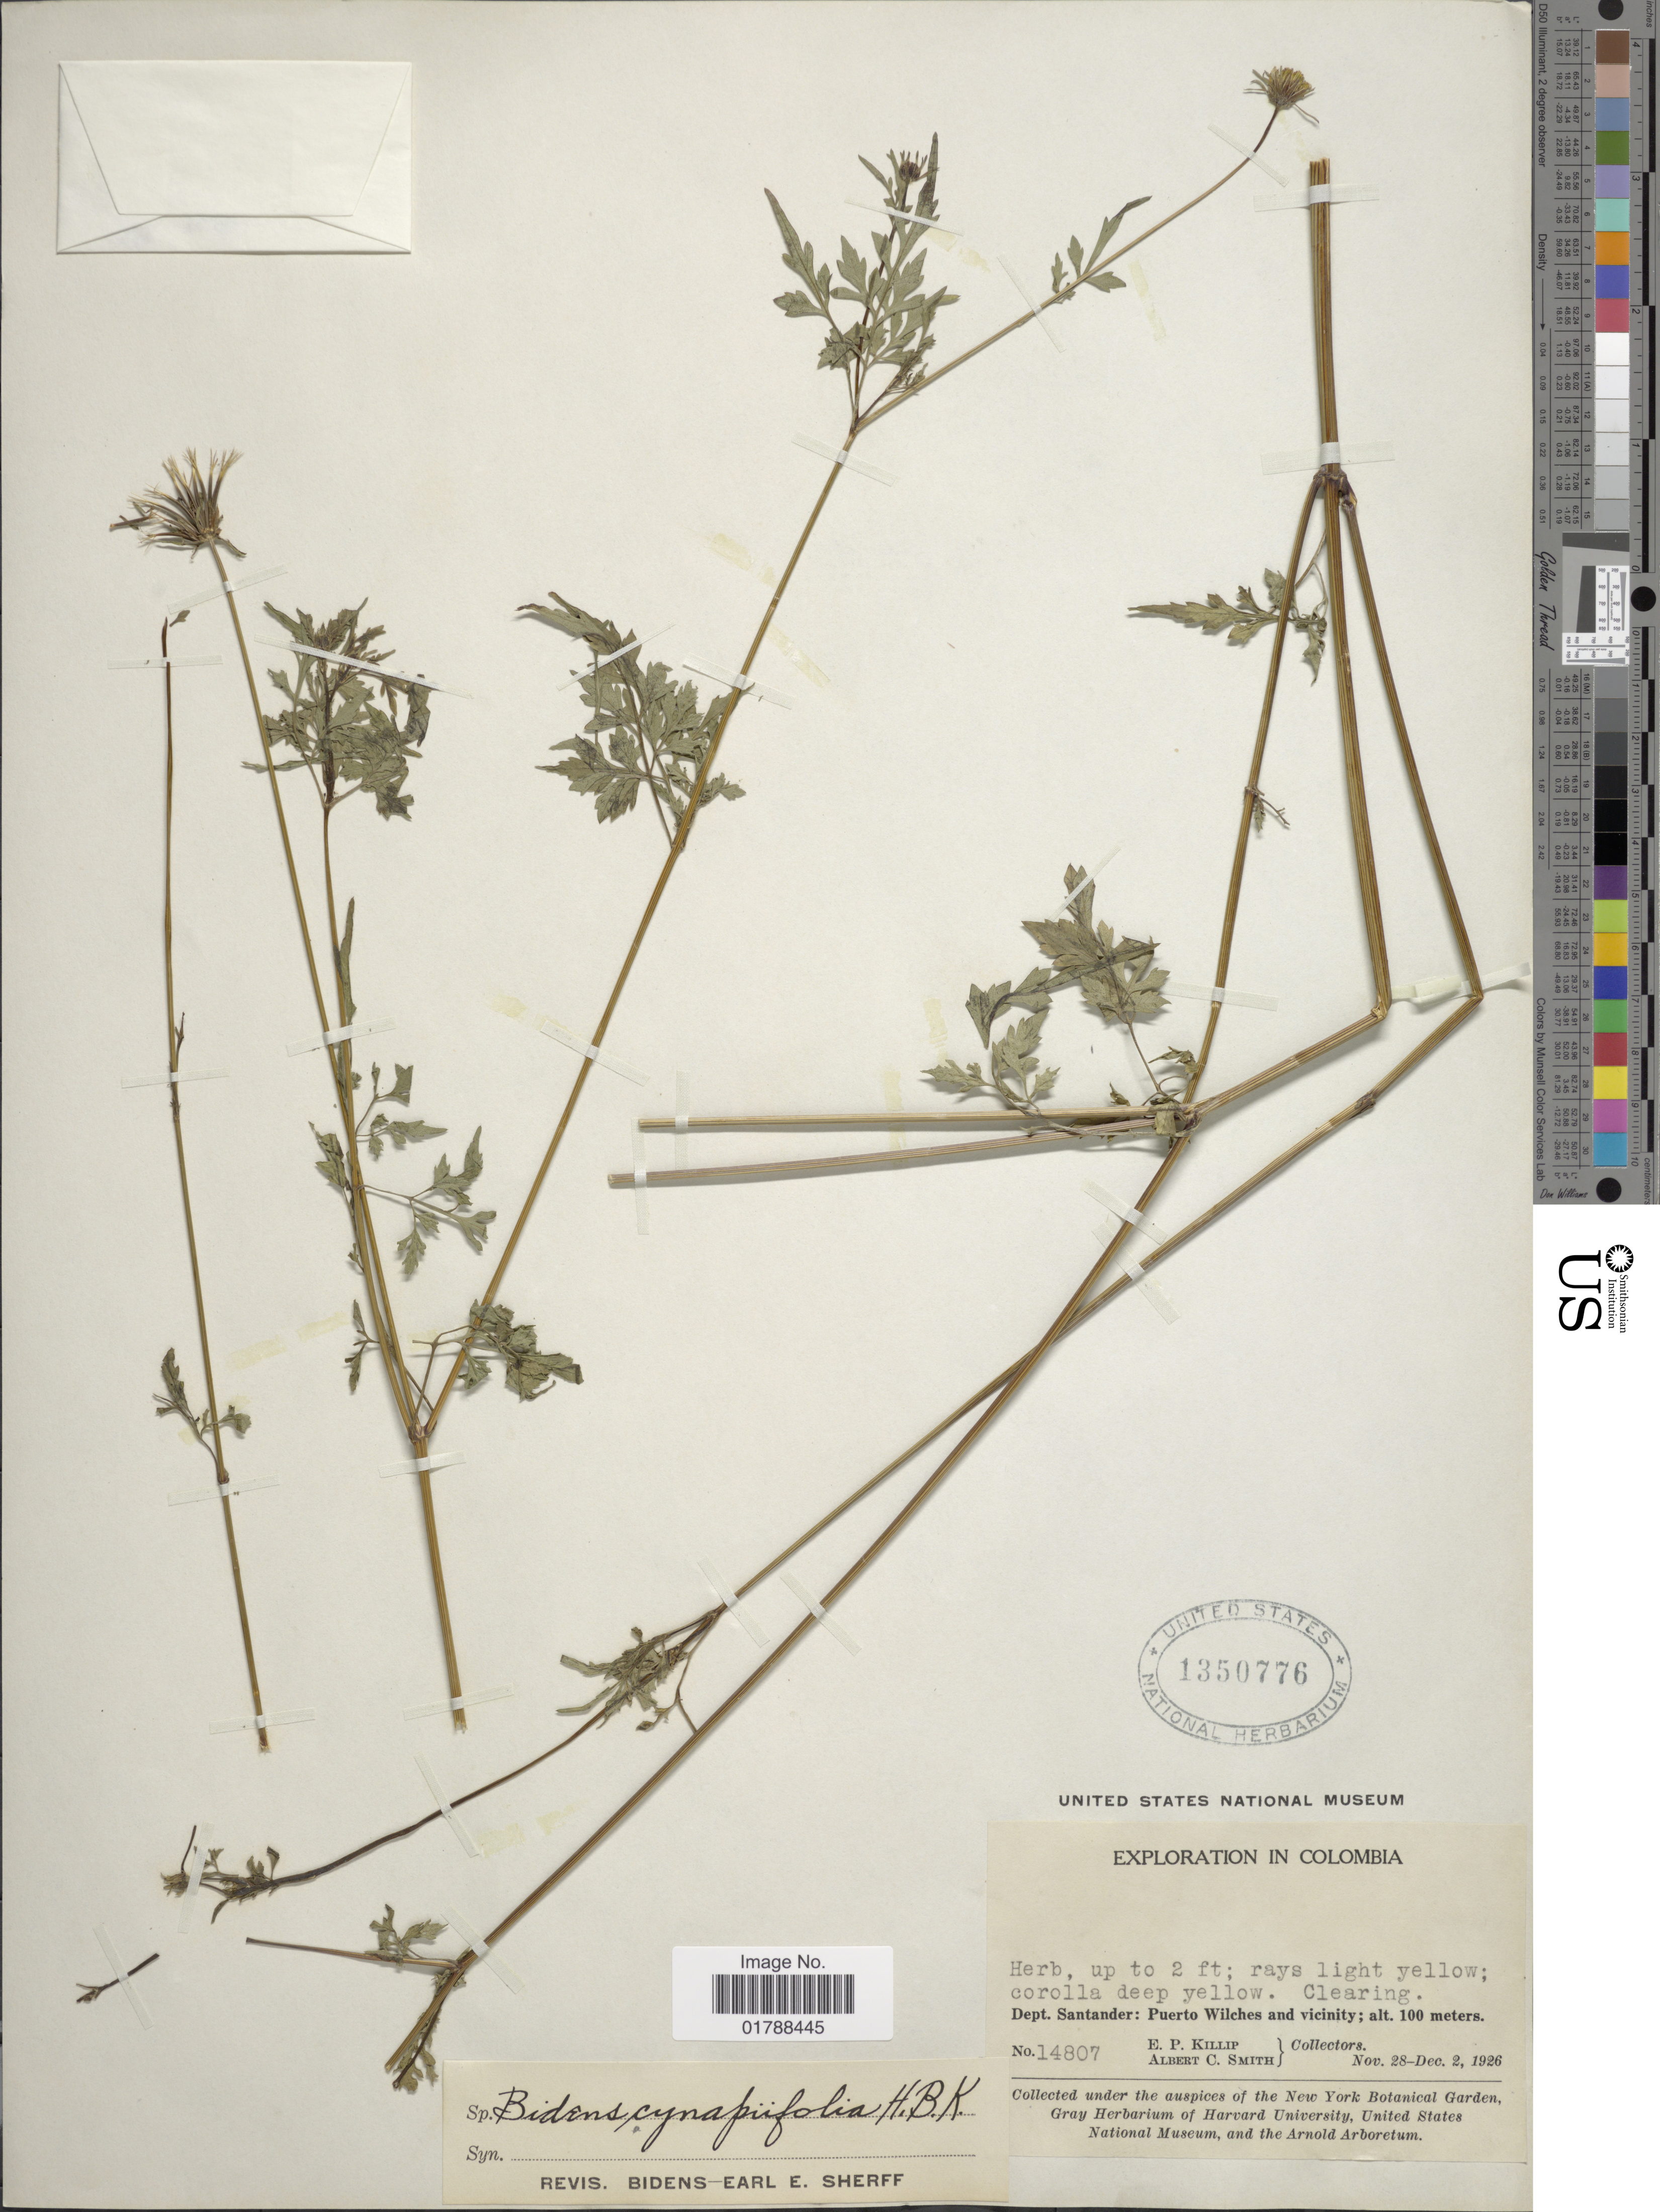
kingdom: Plantae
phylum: Tracheophyta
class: Magnoliopsida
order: Asterales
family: Asteraceae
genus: Bidens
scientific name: Bidens cynapiifolia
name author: Kunth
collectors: E. P. Killip & A. C. Smith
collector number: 14807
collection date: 1926-11-28/1926-12-02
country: Colombia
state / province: Santander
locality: Puerto Wilches and vicinity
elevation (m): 100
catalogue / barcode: US 1350776